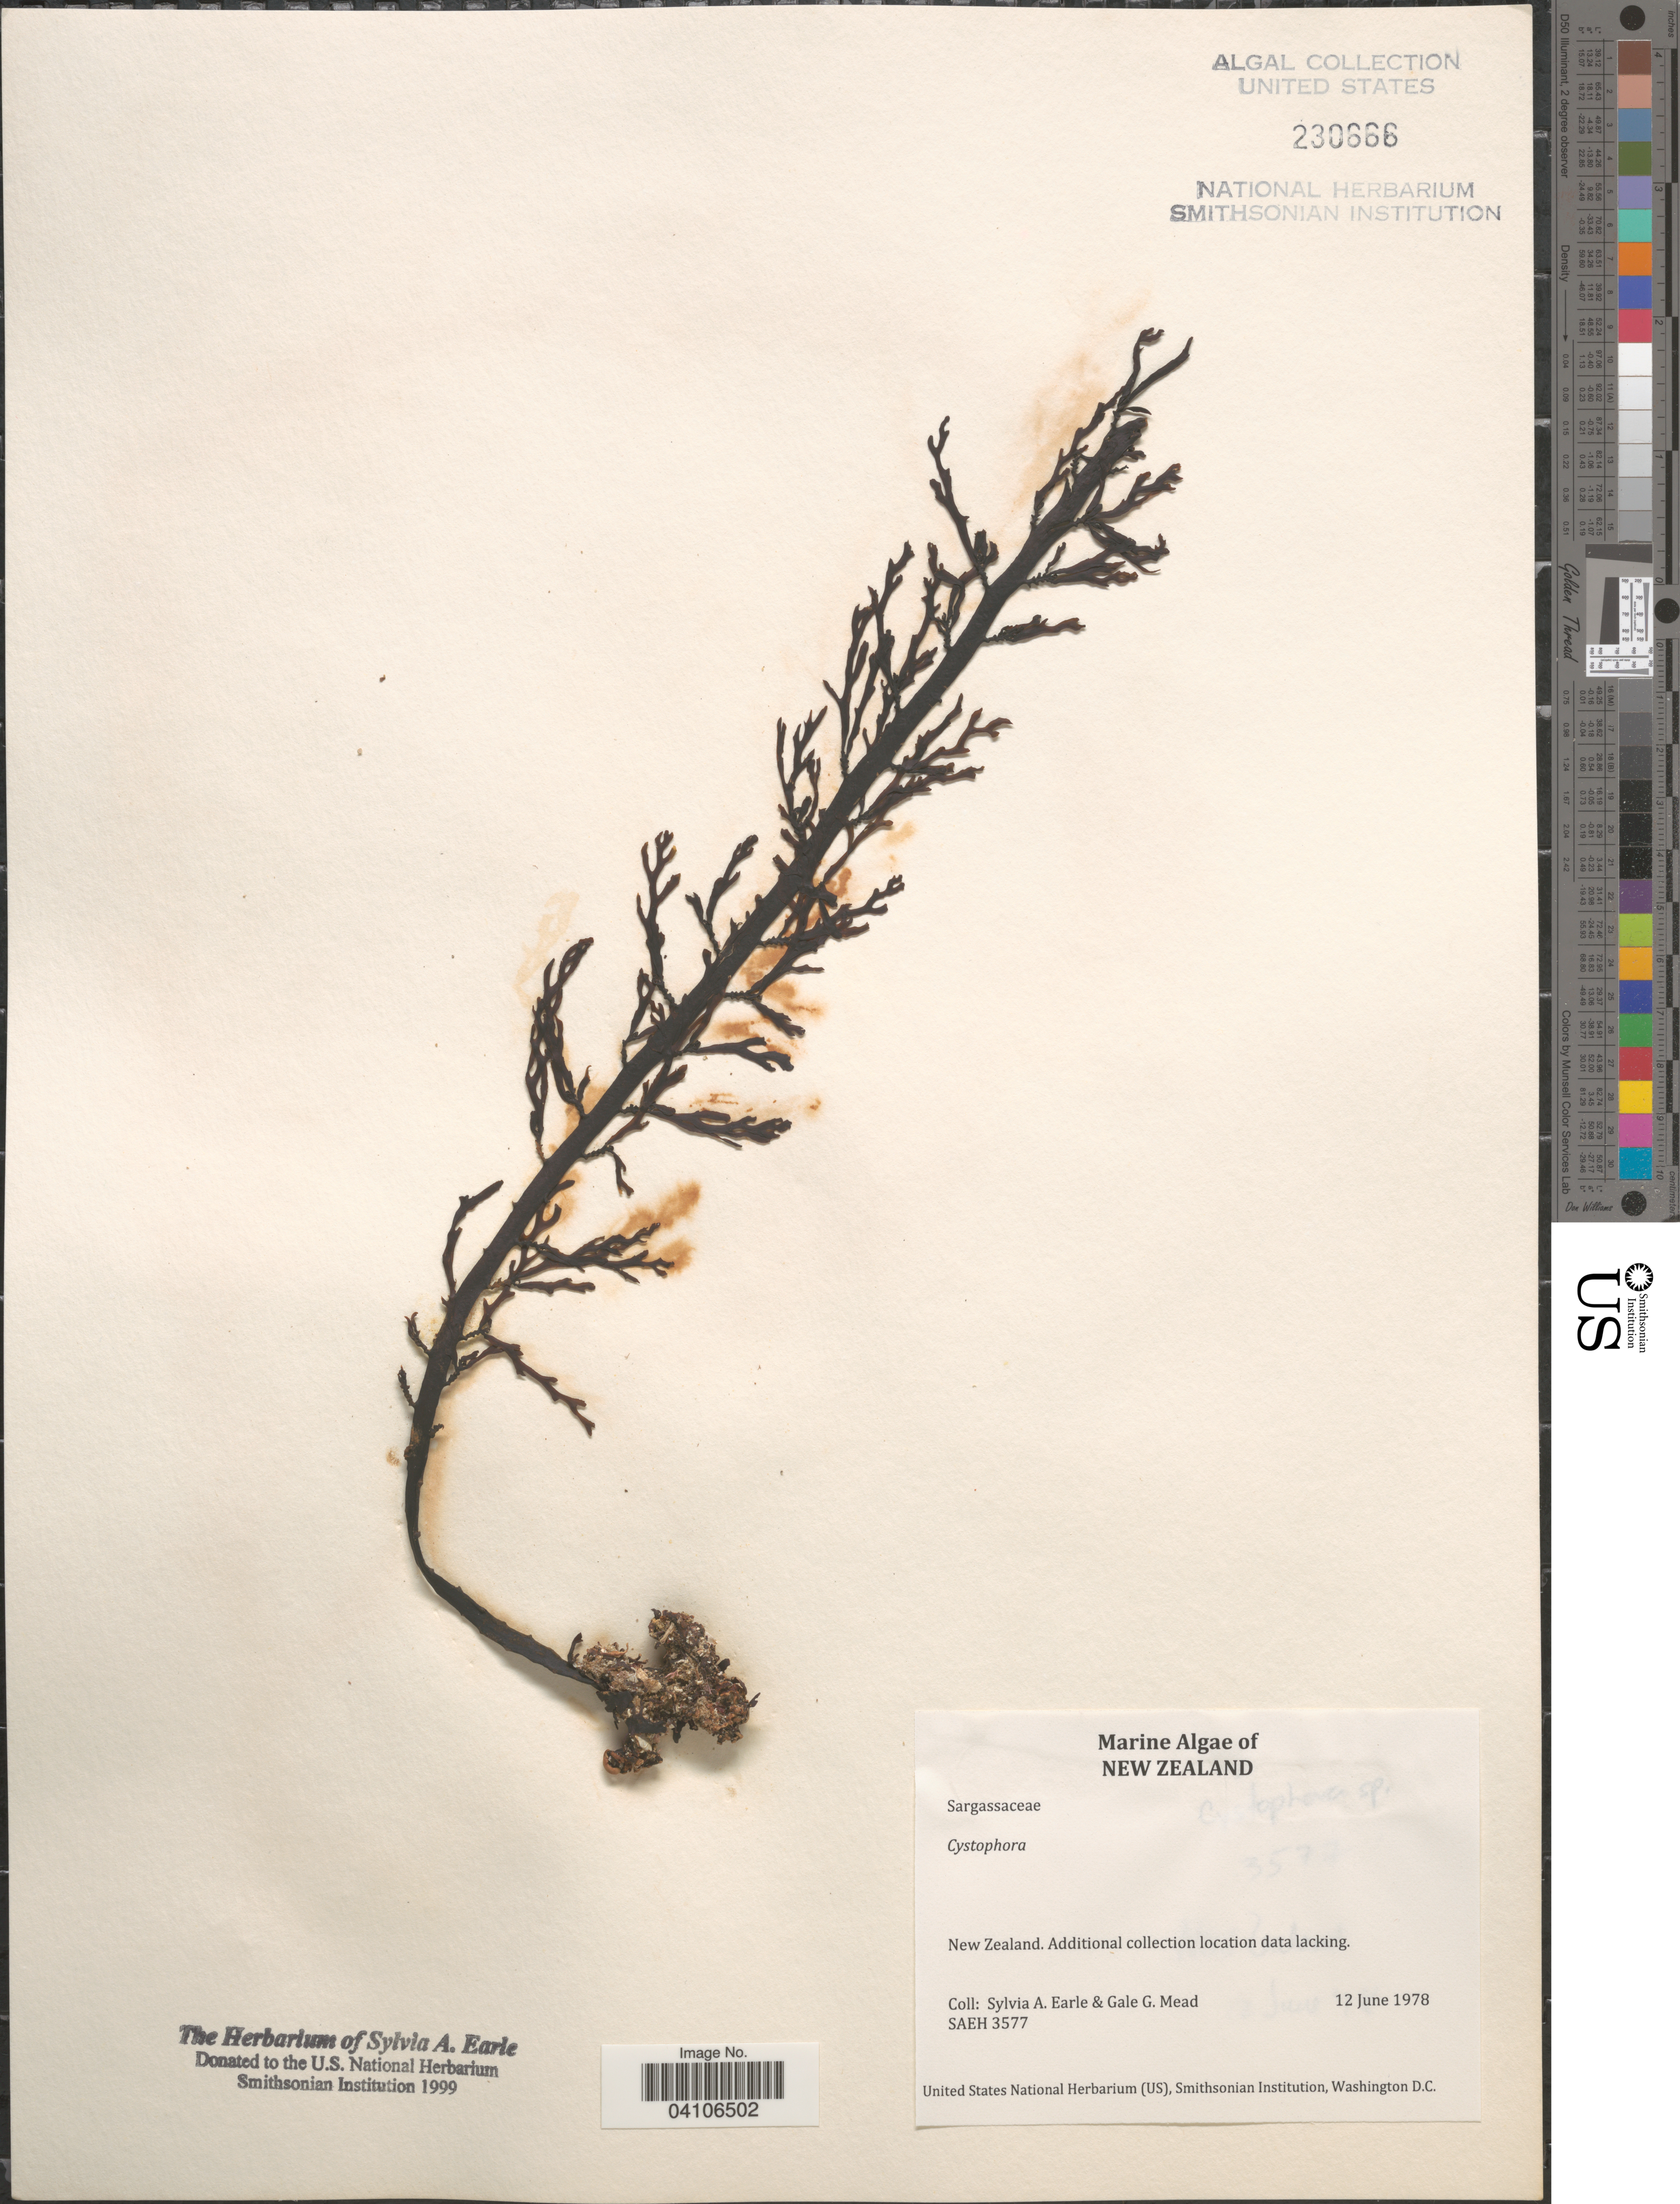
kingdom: Chromista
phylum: Ochrophyta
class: Phaeophyceae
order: Fucales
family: Sargassaceae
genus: Cystophora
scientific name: Cystophora sp.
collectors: S. A. Earle & G. Mead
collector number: SAEH3577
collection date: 1978-06-12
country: New Zealand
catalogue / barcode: US 230666